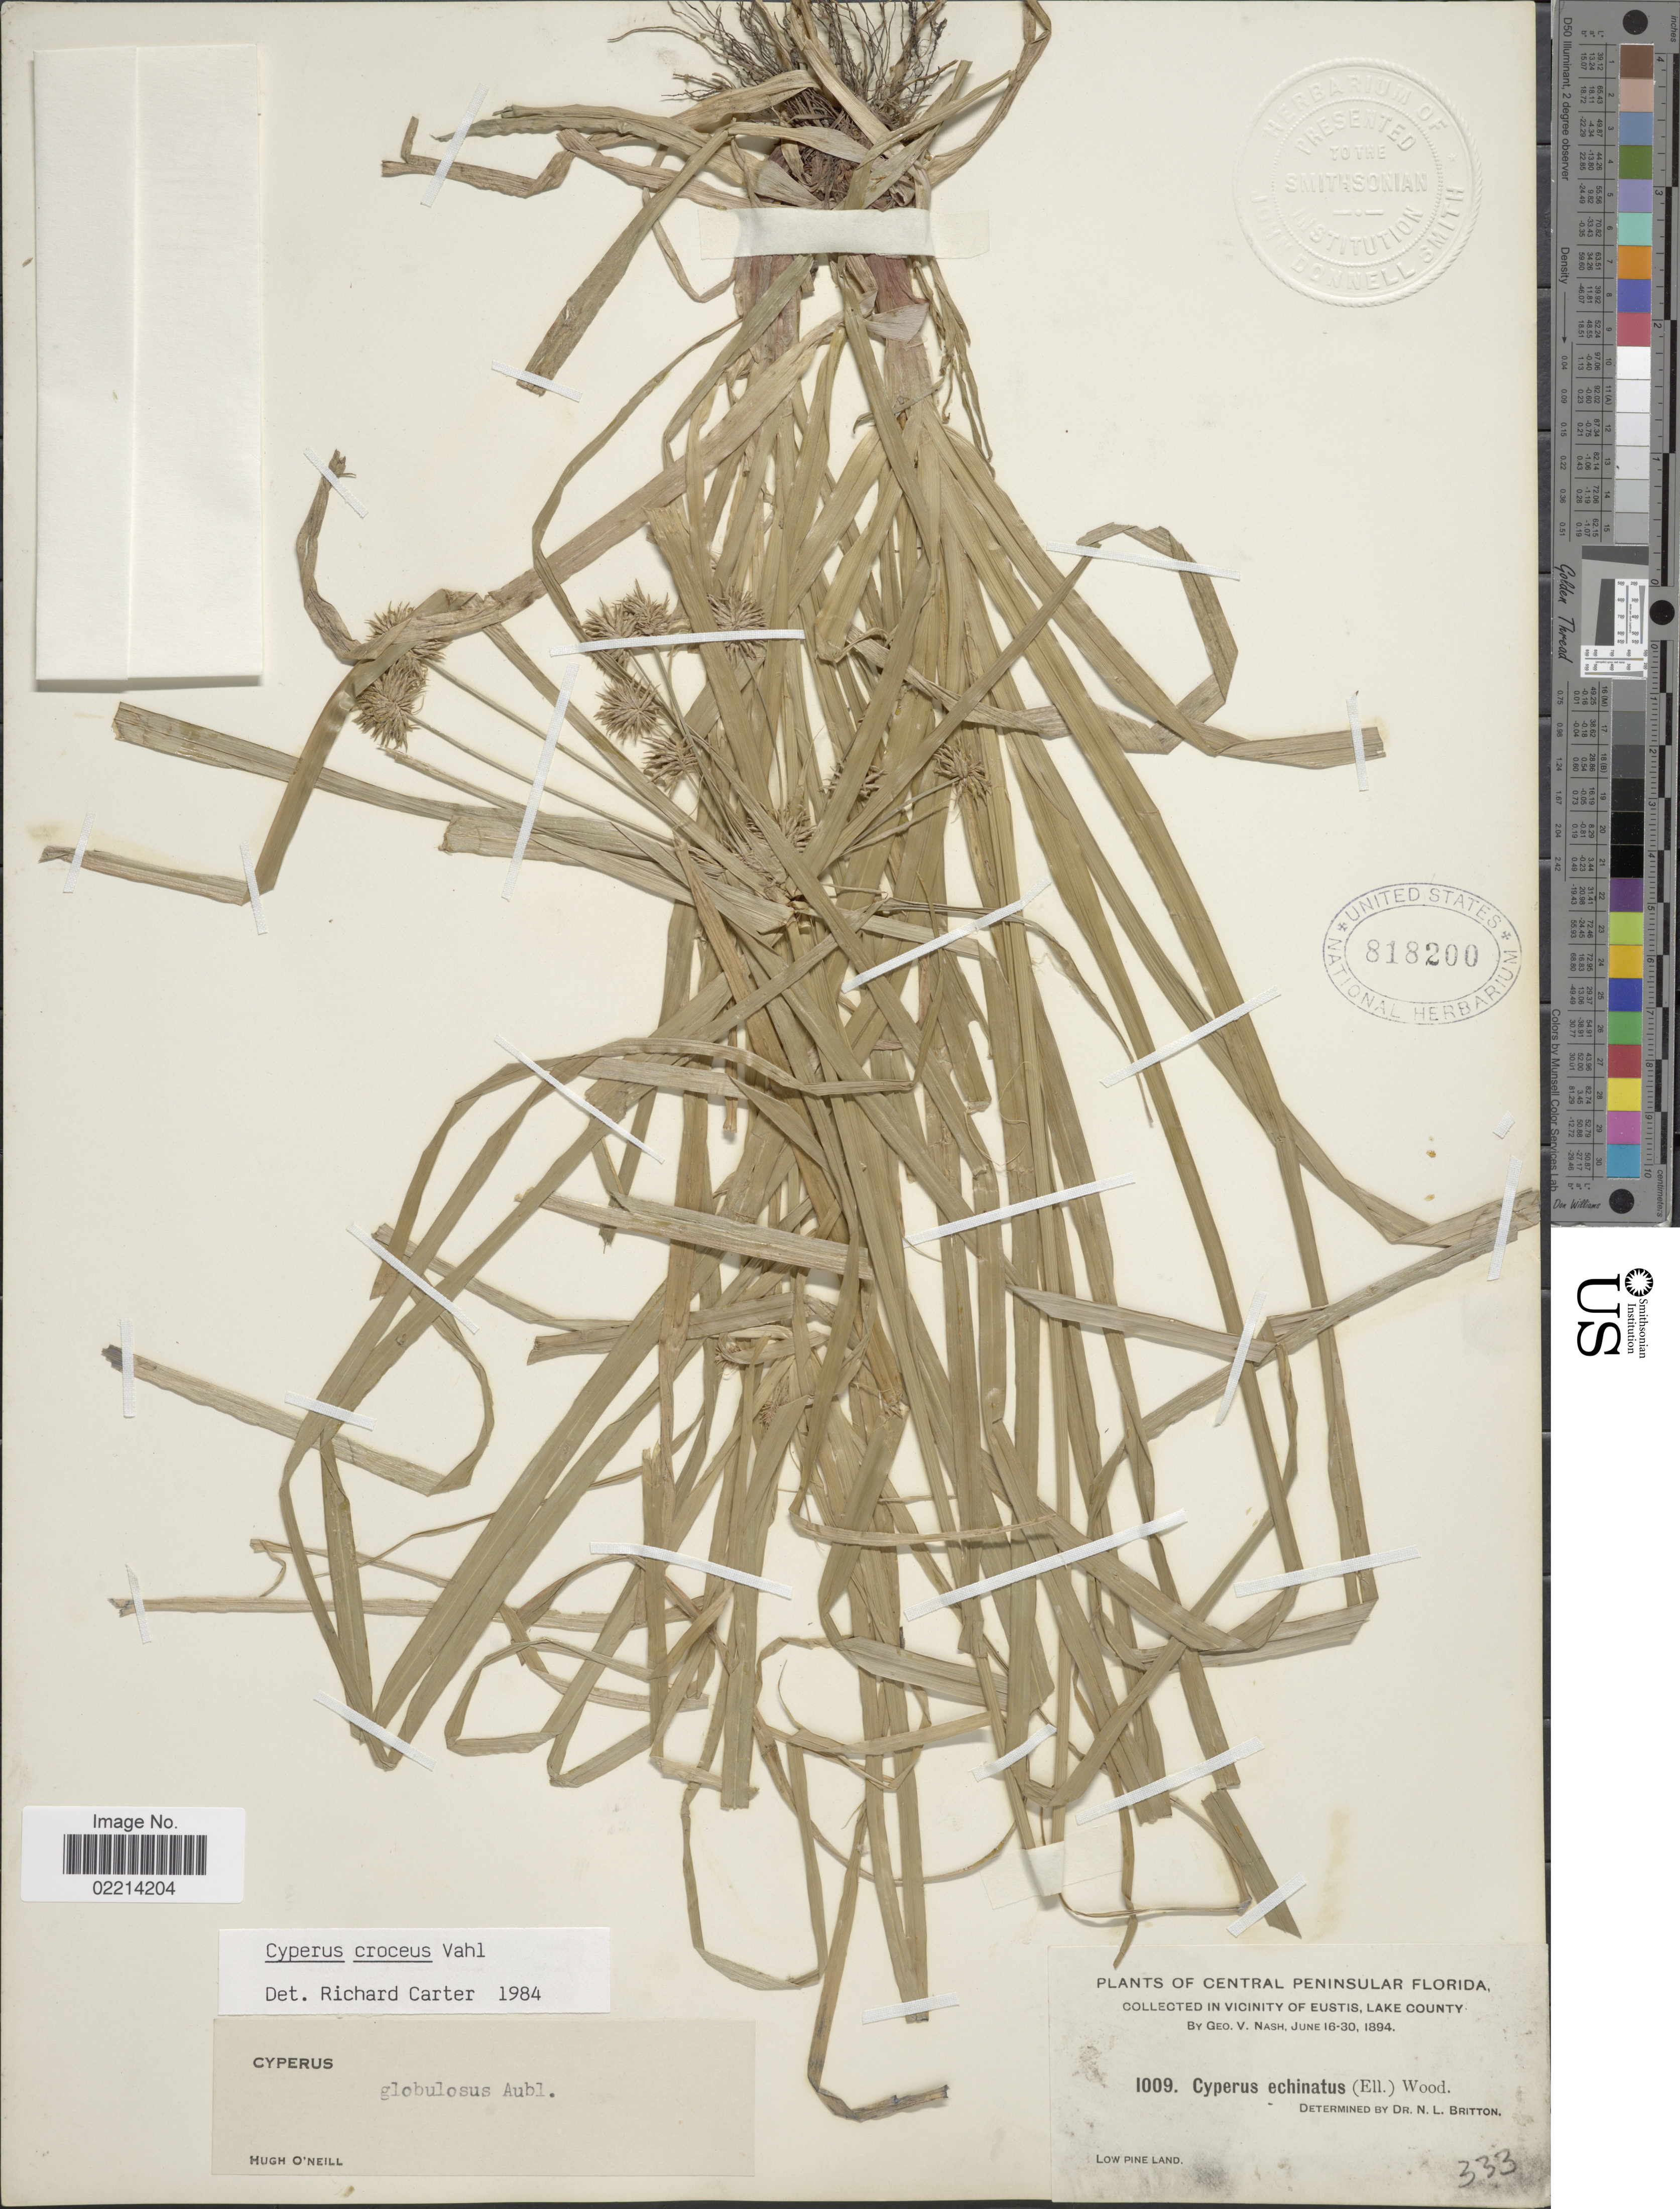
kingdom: Plantae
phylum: Tracheophyta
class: Liliopsida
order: Poales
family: Cyperaceae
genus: Cyperus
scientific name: Cyperus croceus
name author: Vahl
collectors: G. V. Nash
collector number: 1009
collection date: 1894-06-16/1894-06-30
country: United States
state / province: Florida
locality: Central Peninsular Florida, In Vicinity of Eustis, Lake County, Low Pine Land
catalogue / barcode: US 818200